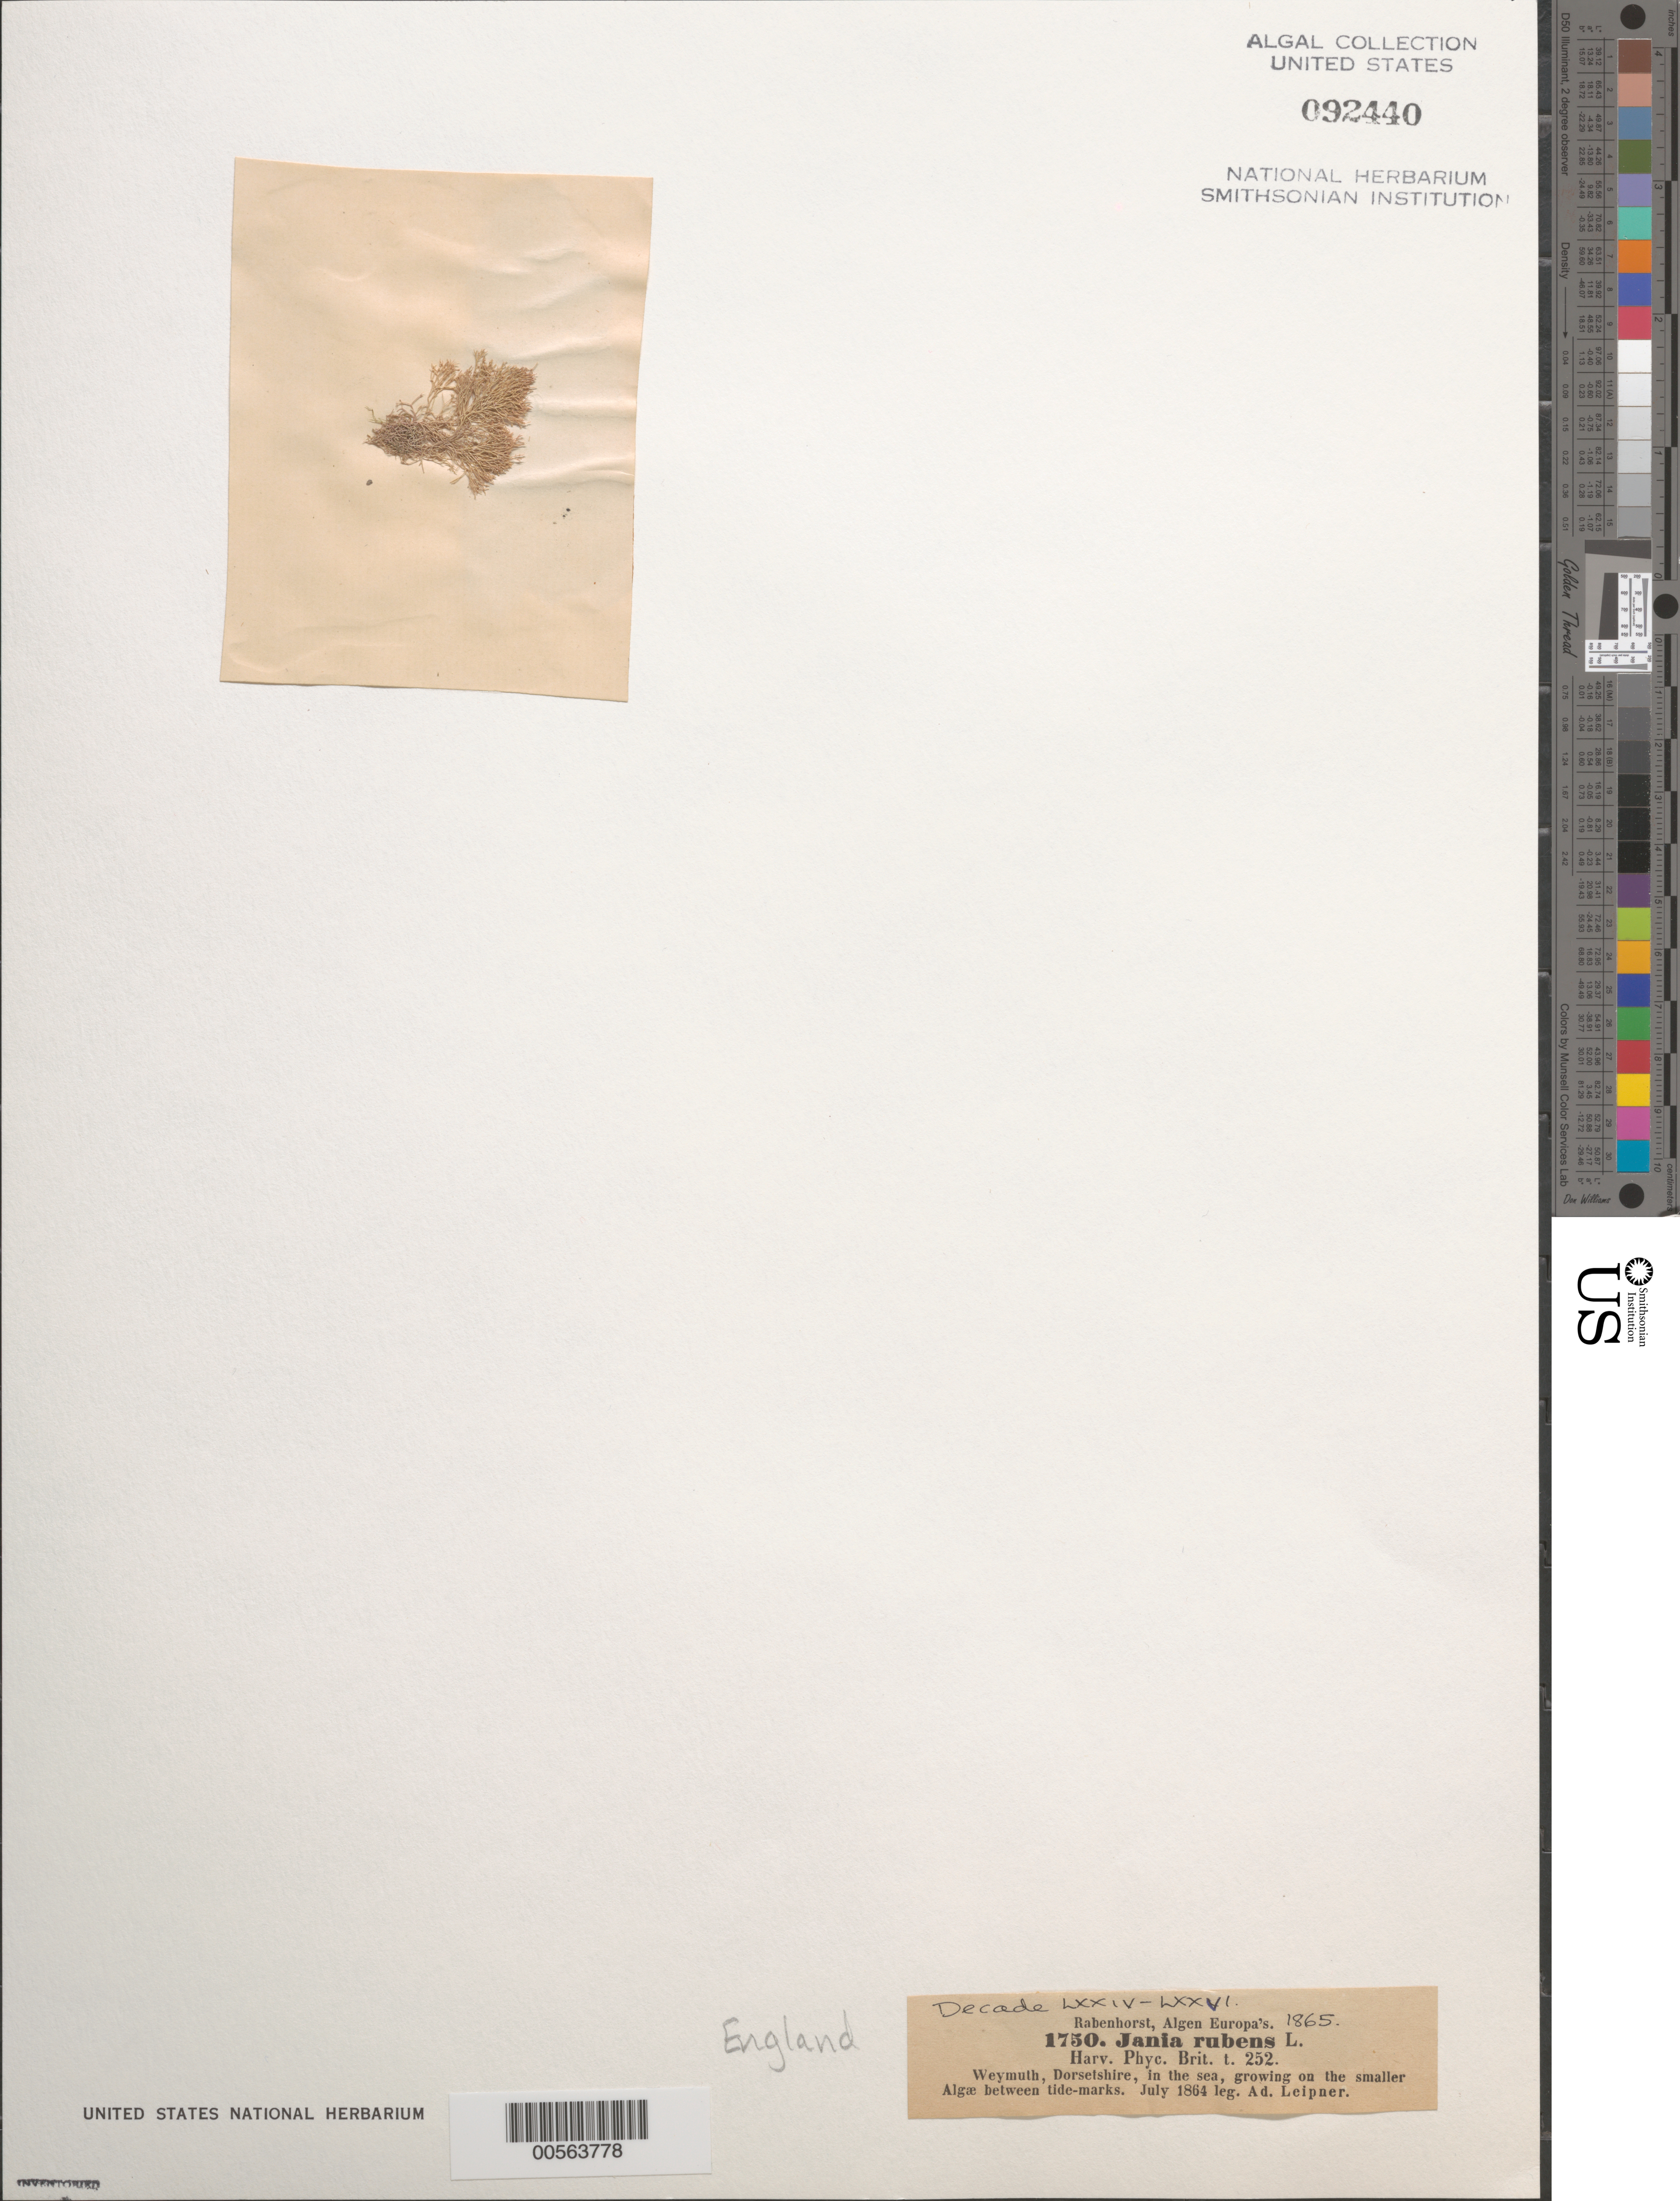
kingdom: Plantae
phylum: Rhodophyta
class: Florideophyceae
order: Corallinales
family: Corallinaceae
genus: Jania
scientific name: Jania rubens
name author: (L.) J.V.Lamouroux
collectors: A. Leipner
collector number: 1750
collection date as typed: Jul 1864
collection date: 1864-07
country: United Kingdom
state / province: England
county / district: Dorset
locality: Weymouth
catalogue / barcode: US 92440